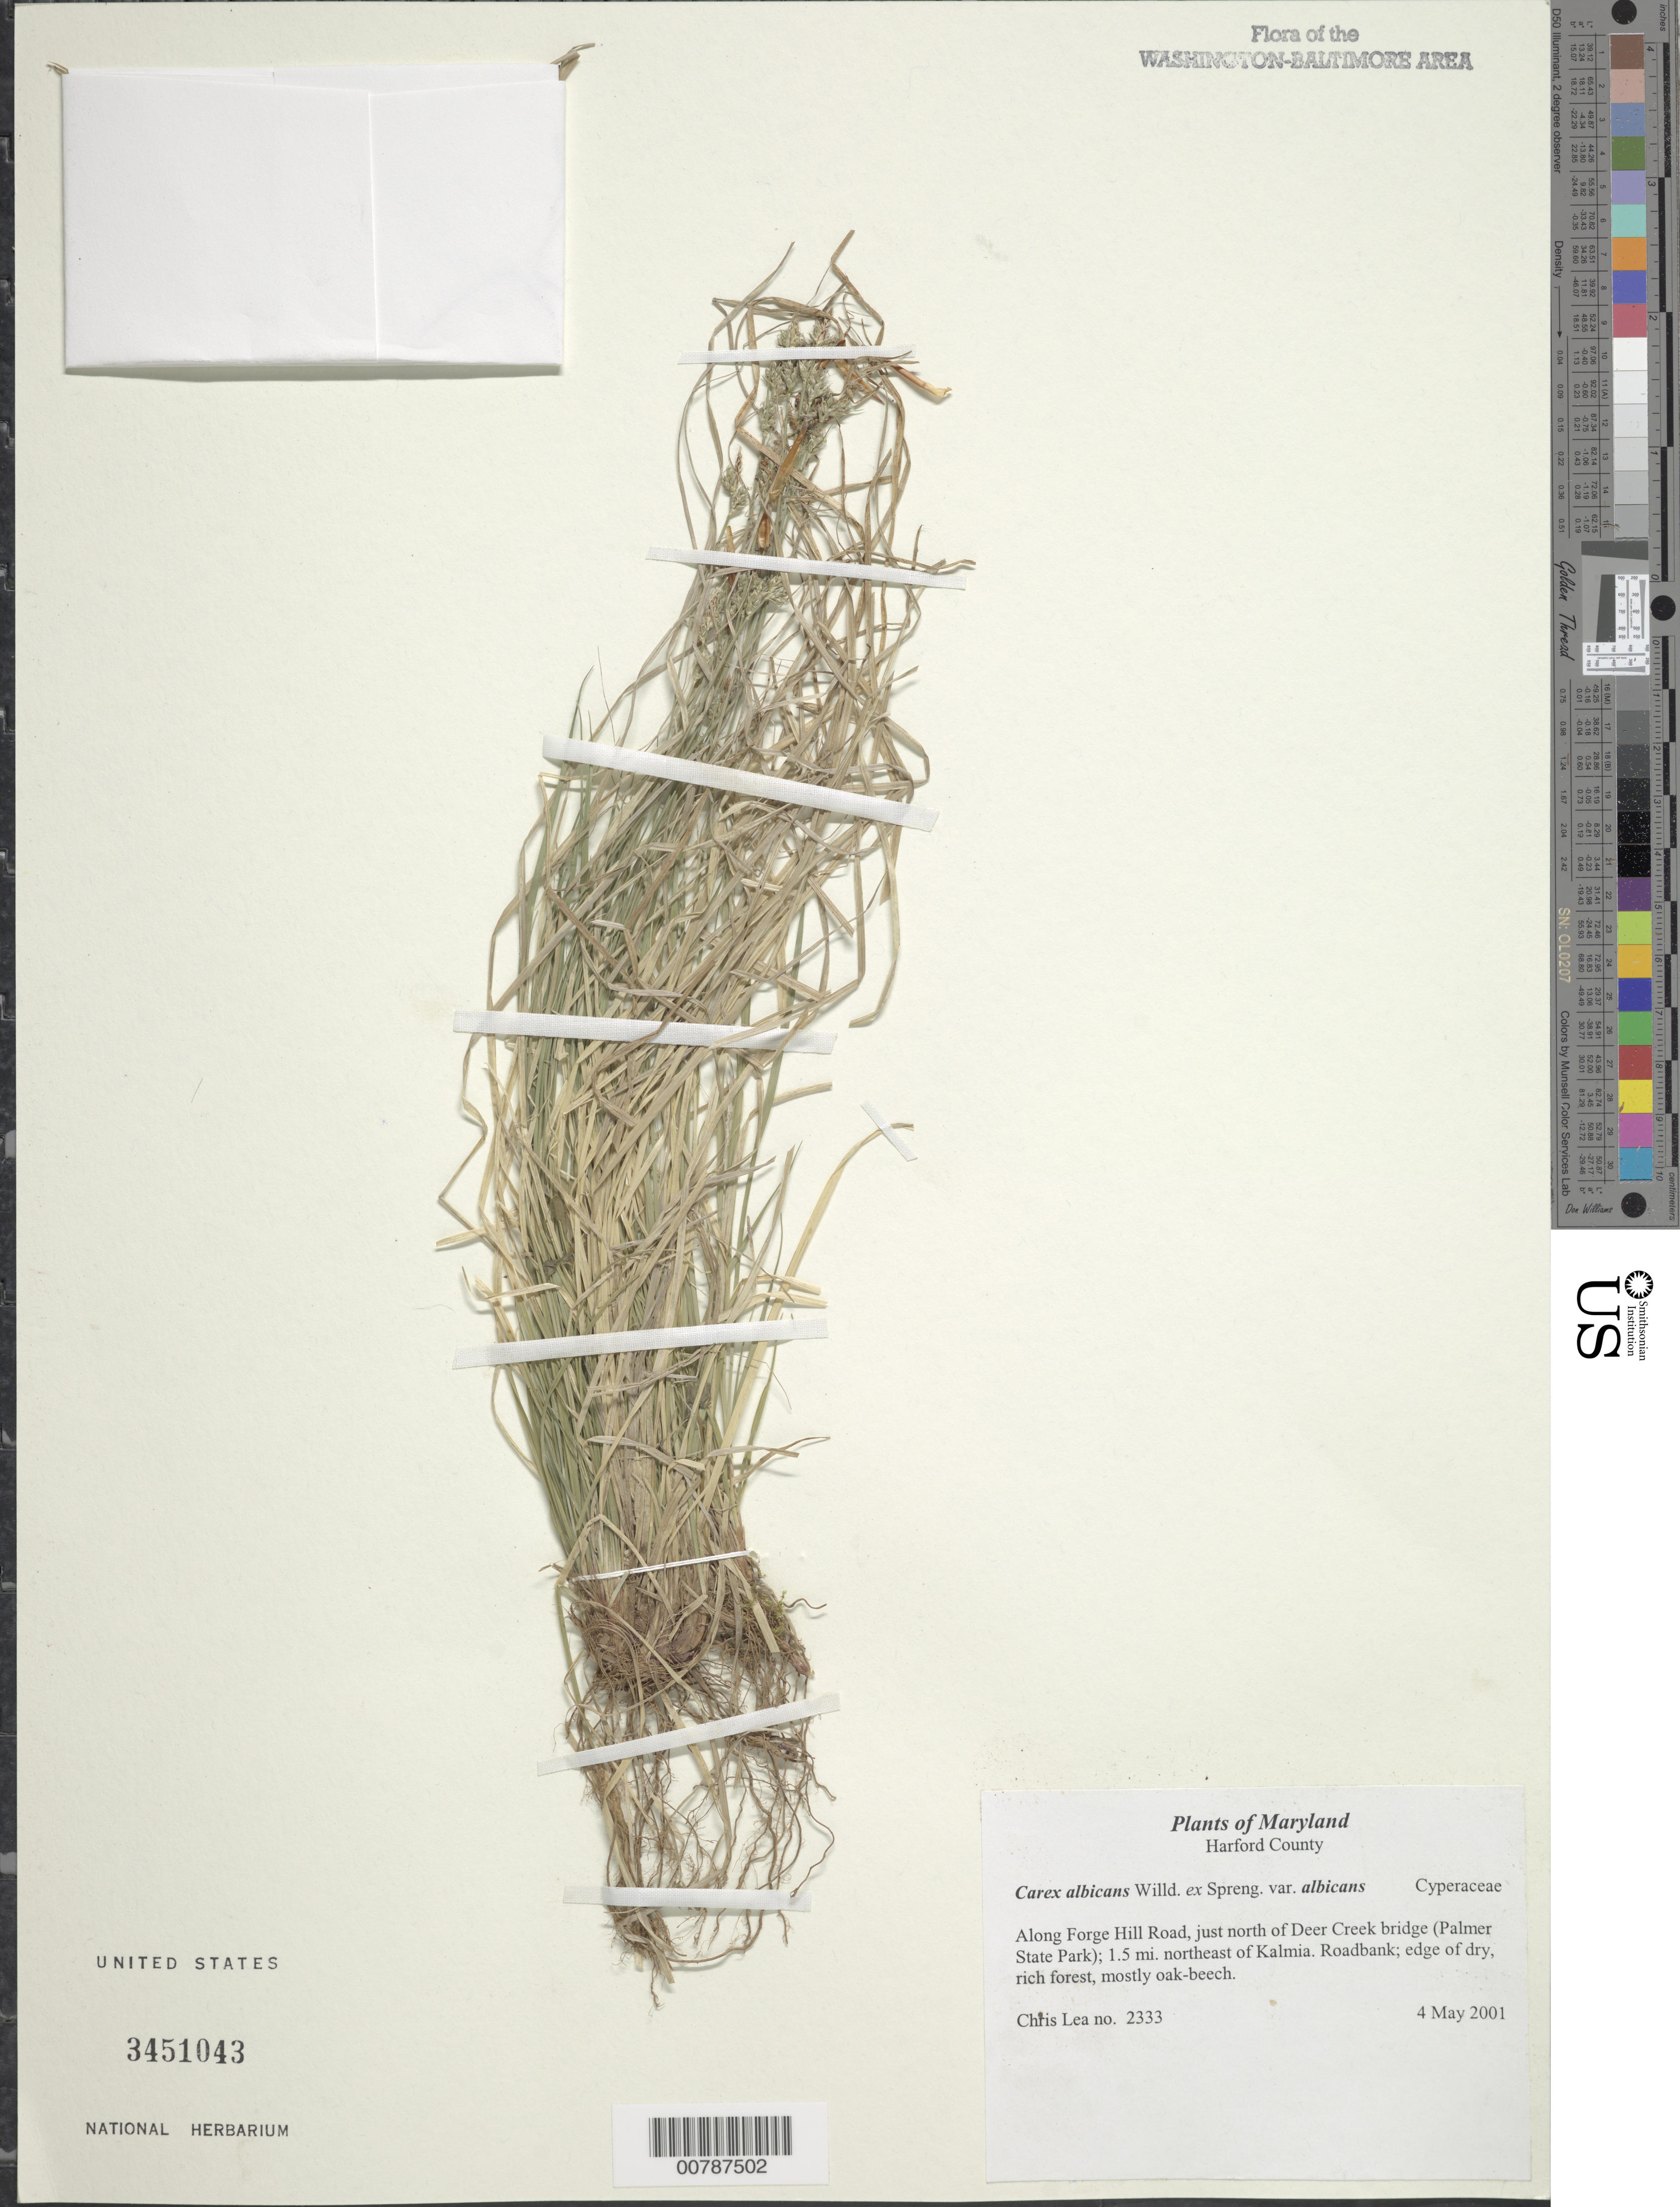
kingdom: Plantae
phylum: Tracheophyta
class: Liliopsida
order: Poales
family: Cyperaceae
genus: Carex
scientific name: Carex albicans var. albicans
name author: Willd. ex Spreng.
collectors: C. Lea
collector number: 2333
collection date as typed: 4 May 2001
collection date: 2001-05-04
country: United States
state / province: Maryland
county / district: Harford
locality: Along Forge Hill road, just north of Deer Creek bridge (Palmer State Park); 1.5 mi. northeast of Kalmia.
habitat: Roadbank; edge of dry, rich forest, mostly oak-beech.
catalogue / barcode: US 3451043